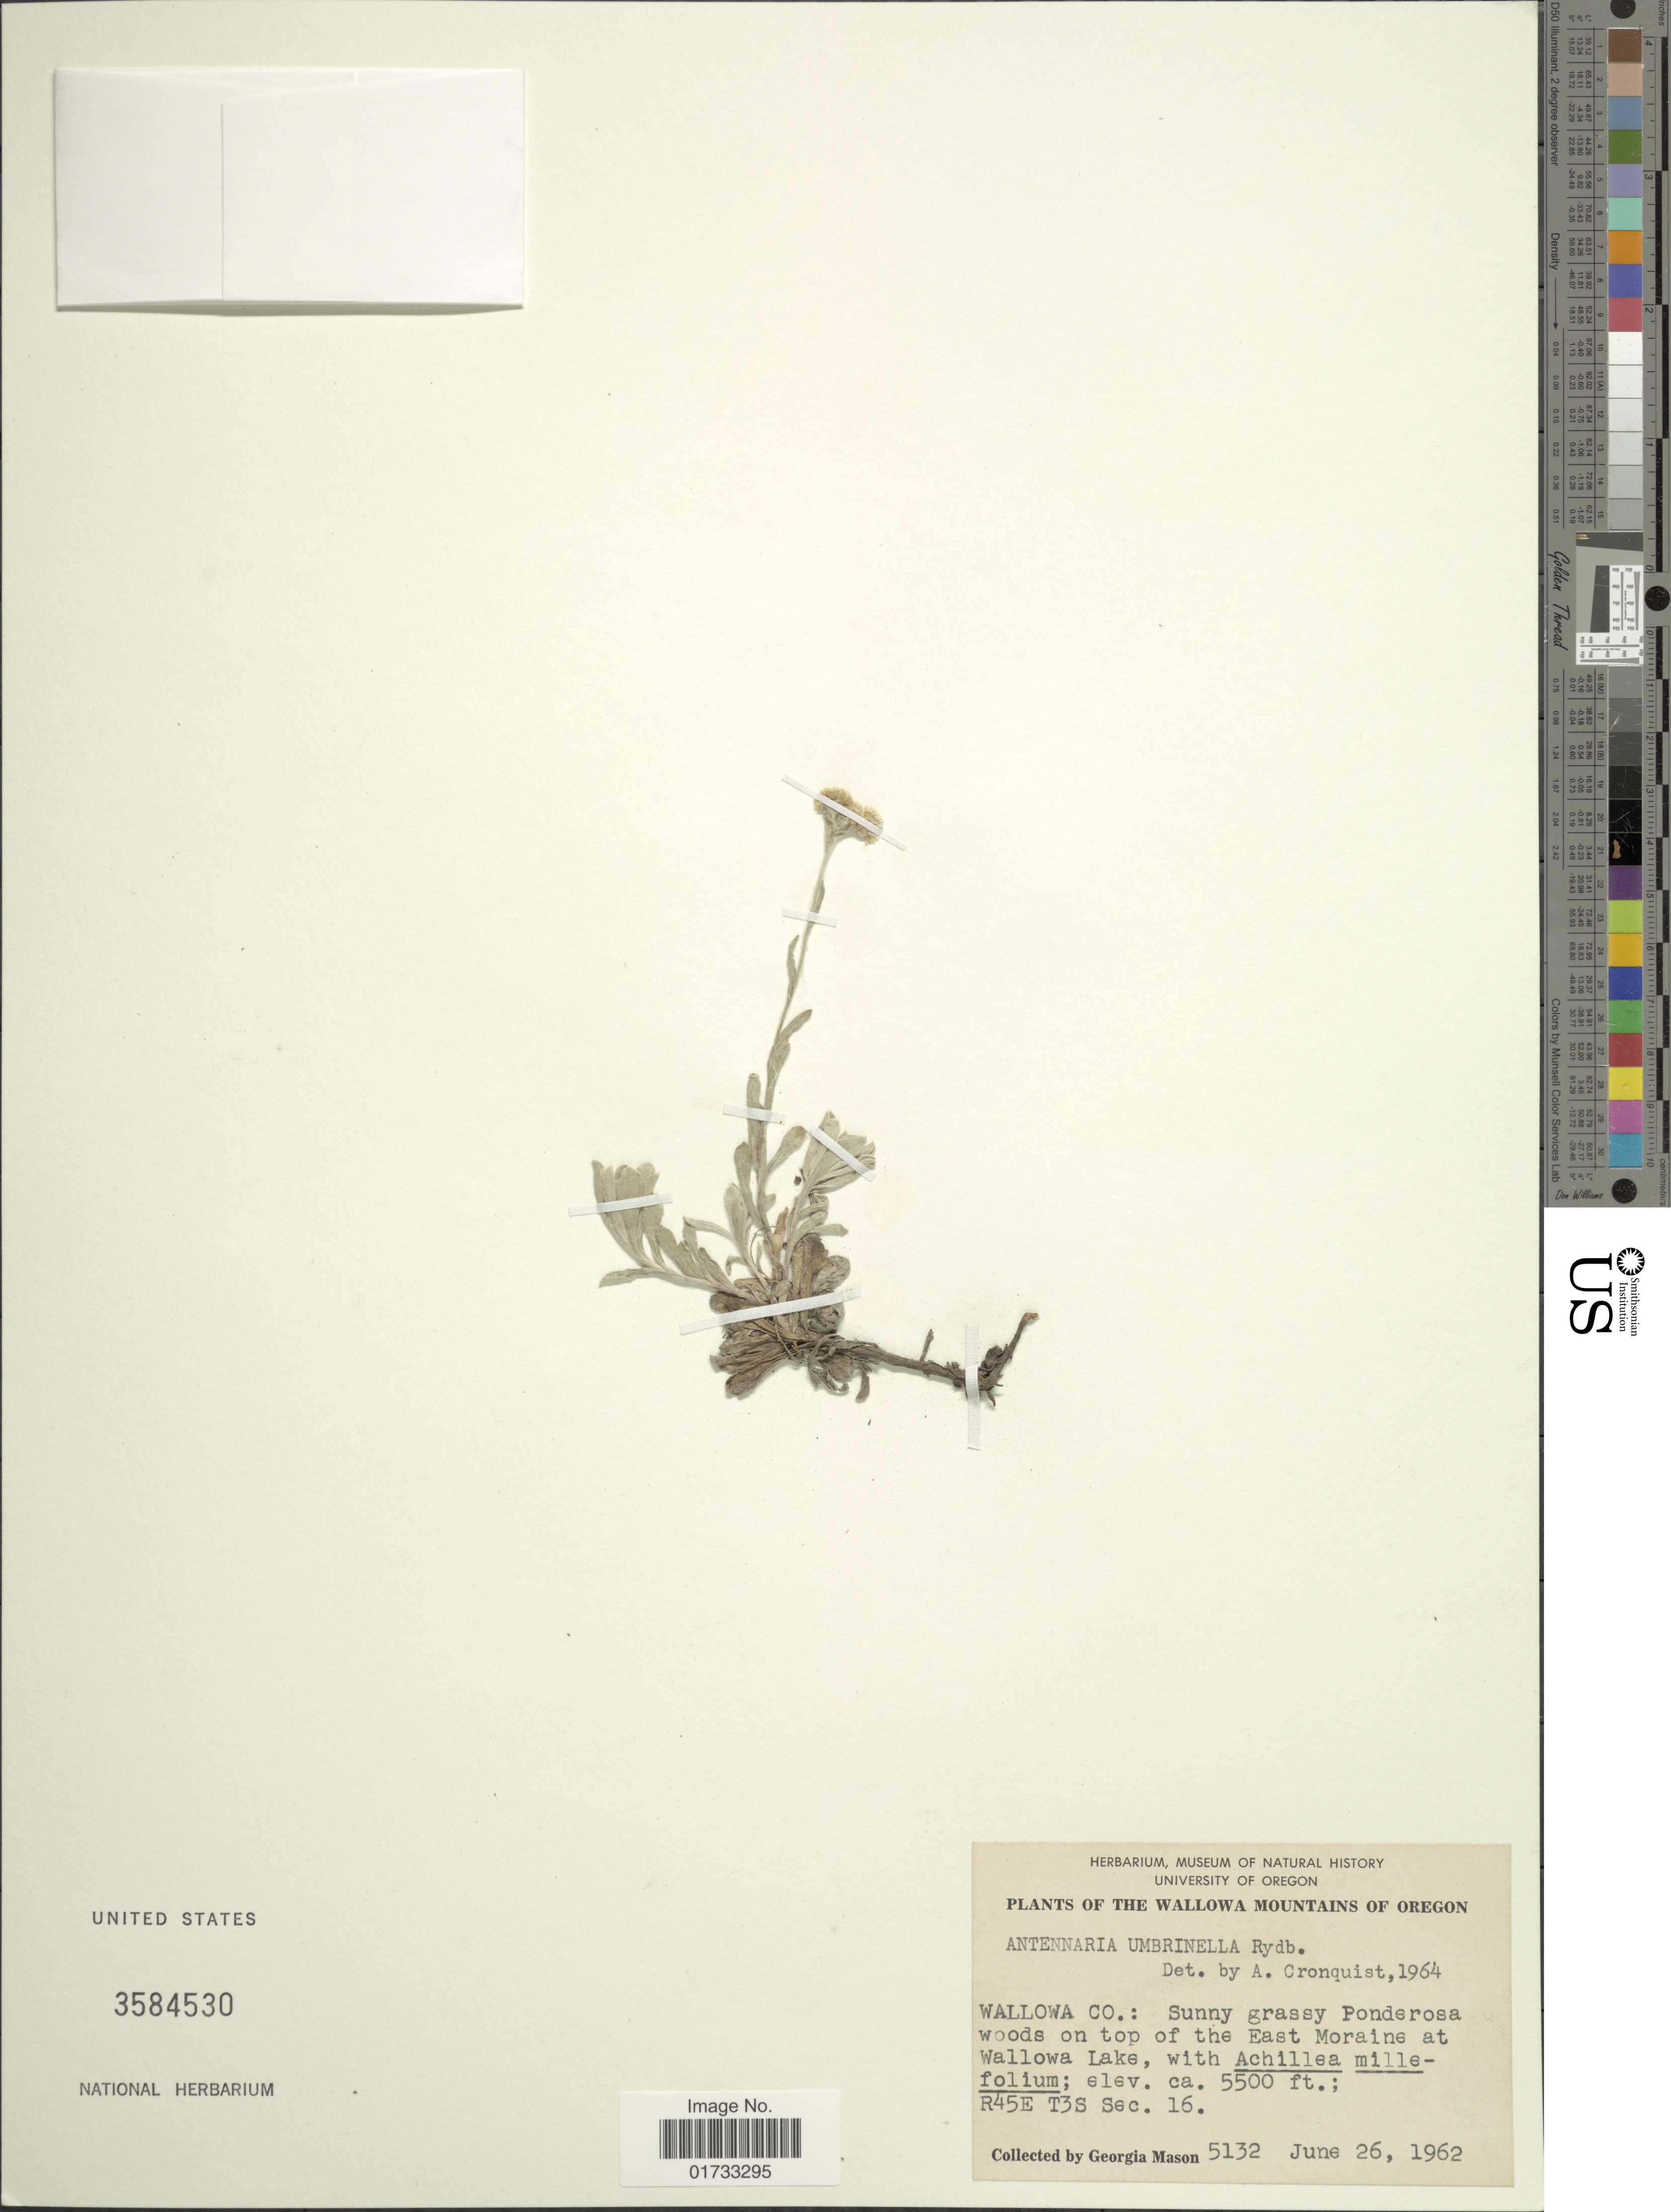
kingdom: Plantae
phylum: Tracheophyta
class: Magnoliopsida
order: Asterales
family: Asteraceae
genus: Antennaria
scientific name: Antennaria umbrinella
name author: Rydb.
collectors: G. Mason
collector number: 5132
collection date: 1962-06-26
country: United States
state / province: Oregon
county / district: Wallowa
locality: Wallowa Mountains, Wallowa Co.: sunny grassy Ponderosa woods on top of the East Moraine at Wallowa Lake, R45E R3S Sec. 16.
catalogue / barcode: US 3584530